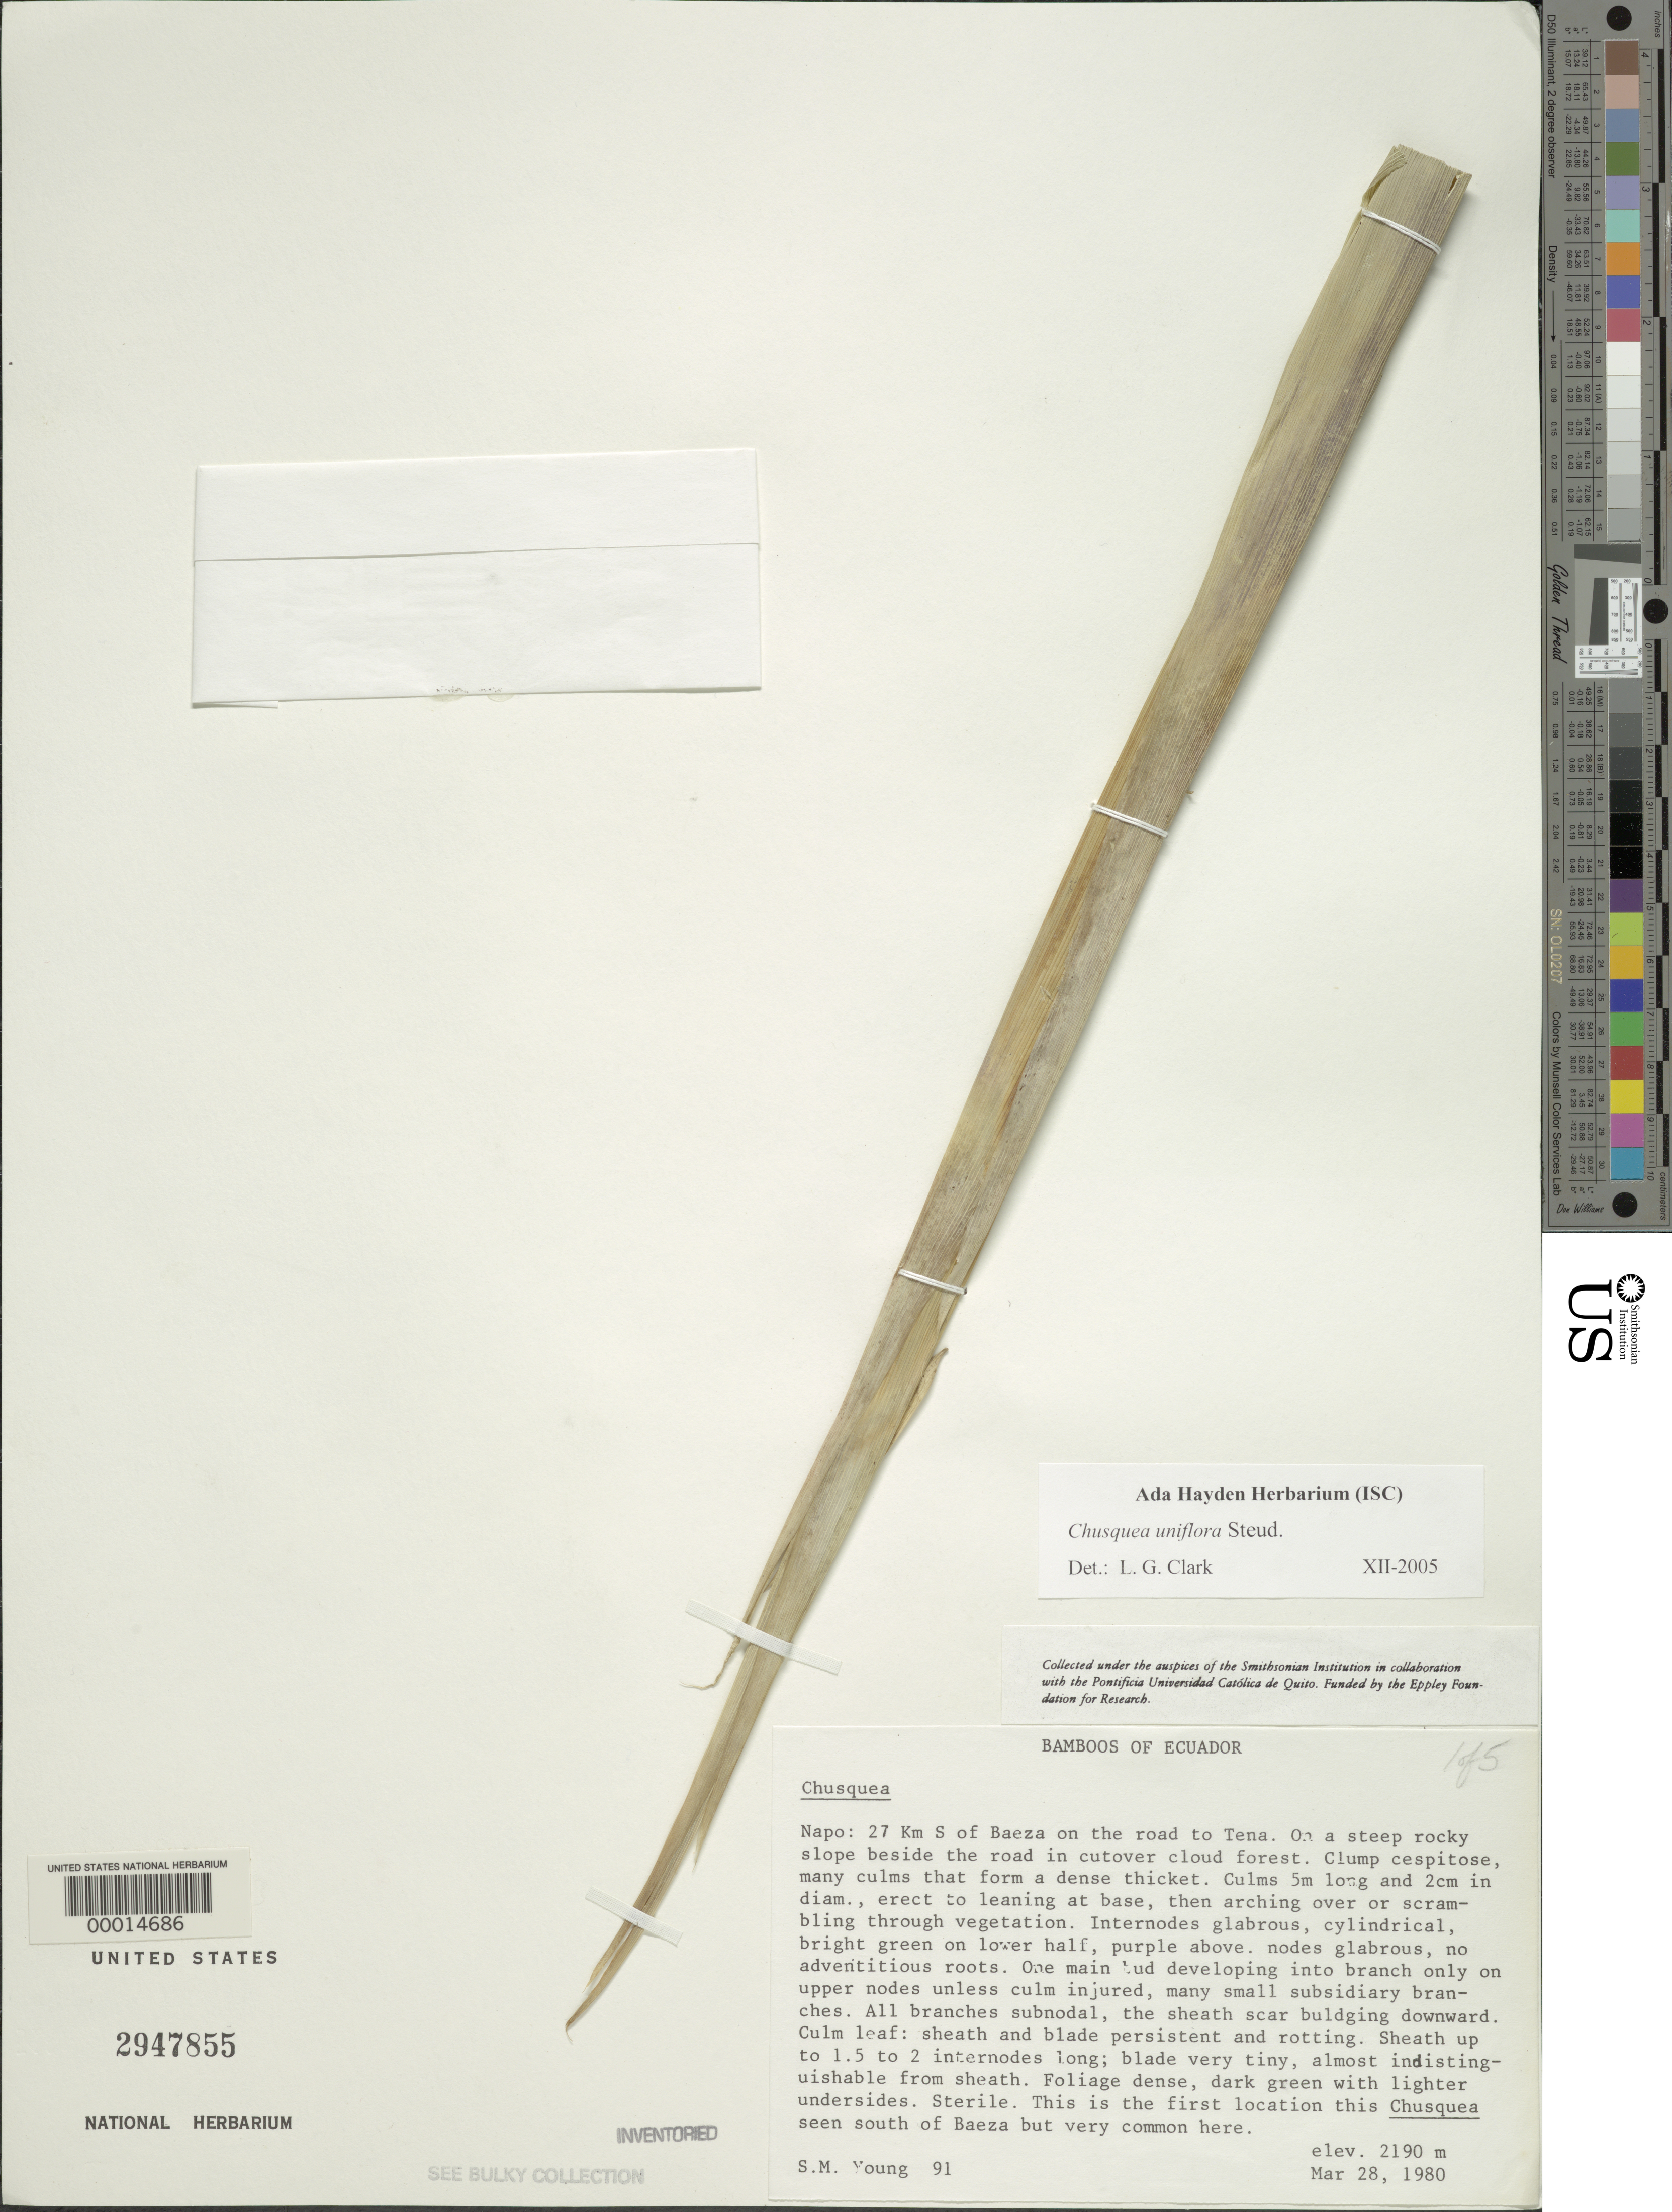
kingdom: Plantae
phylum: Tracheophyta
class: Liliopsida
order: Poales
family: Poaceae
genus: Chusquea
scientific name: Chusquea uniflora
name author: Steud.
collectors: S. Young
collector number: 91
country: Ecuador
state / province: Napo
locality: S of Baeza road to Tena.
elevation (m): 2190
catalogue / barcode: US 2947855